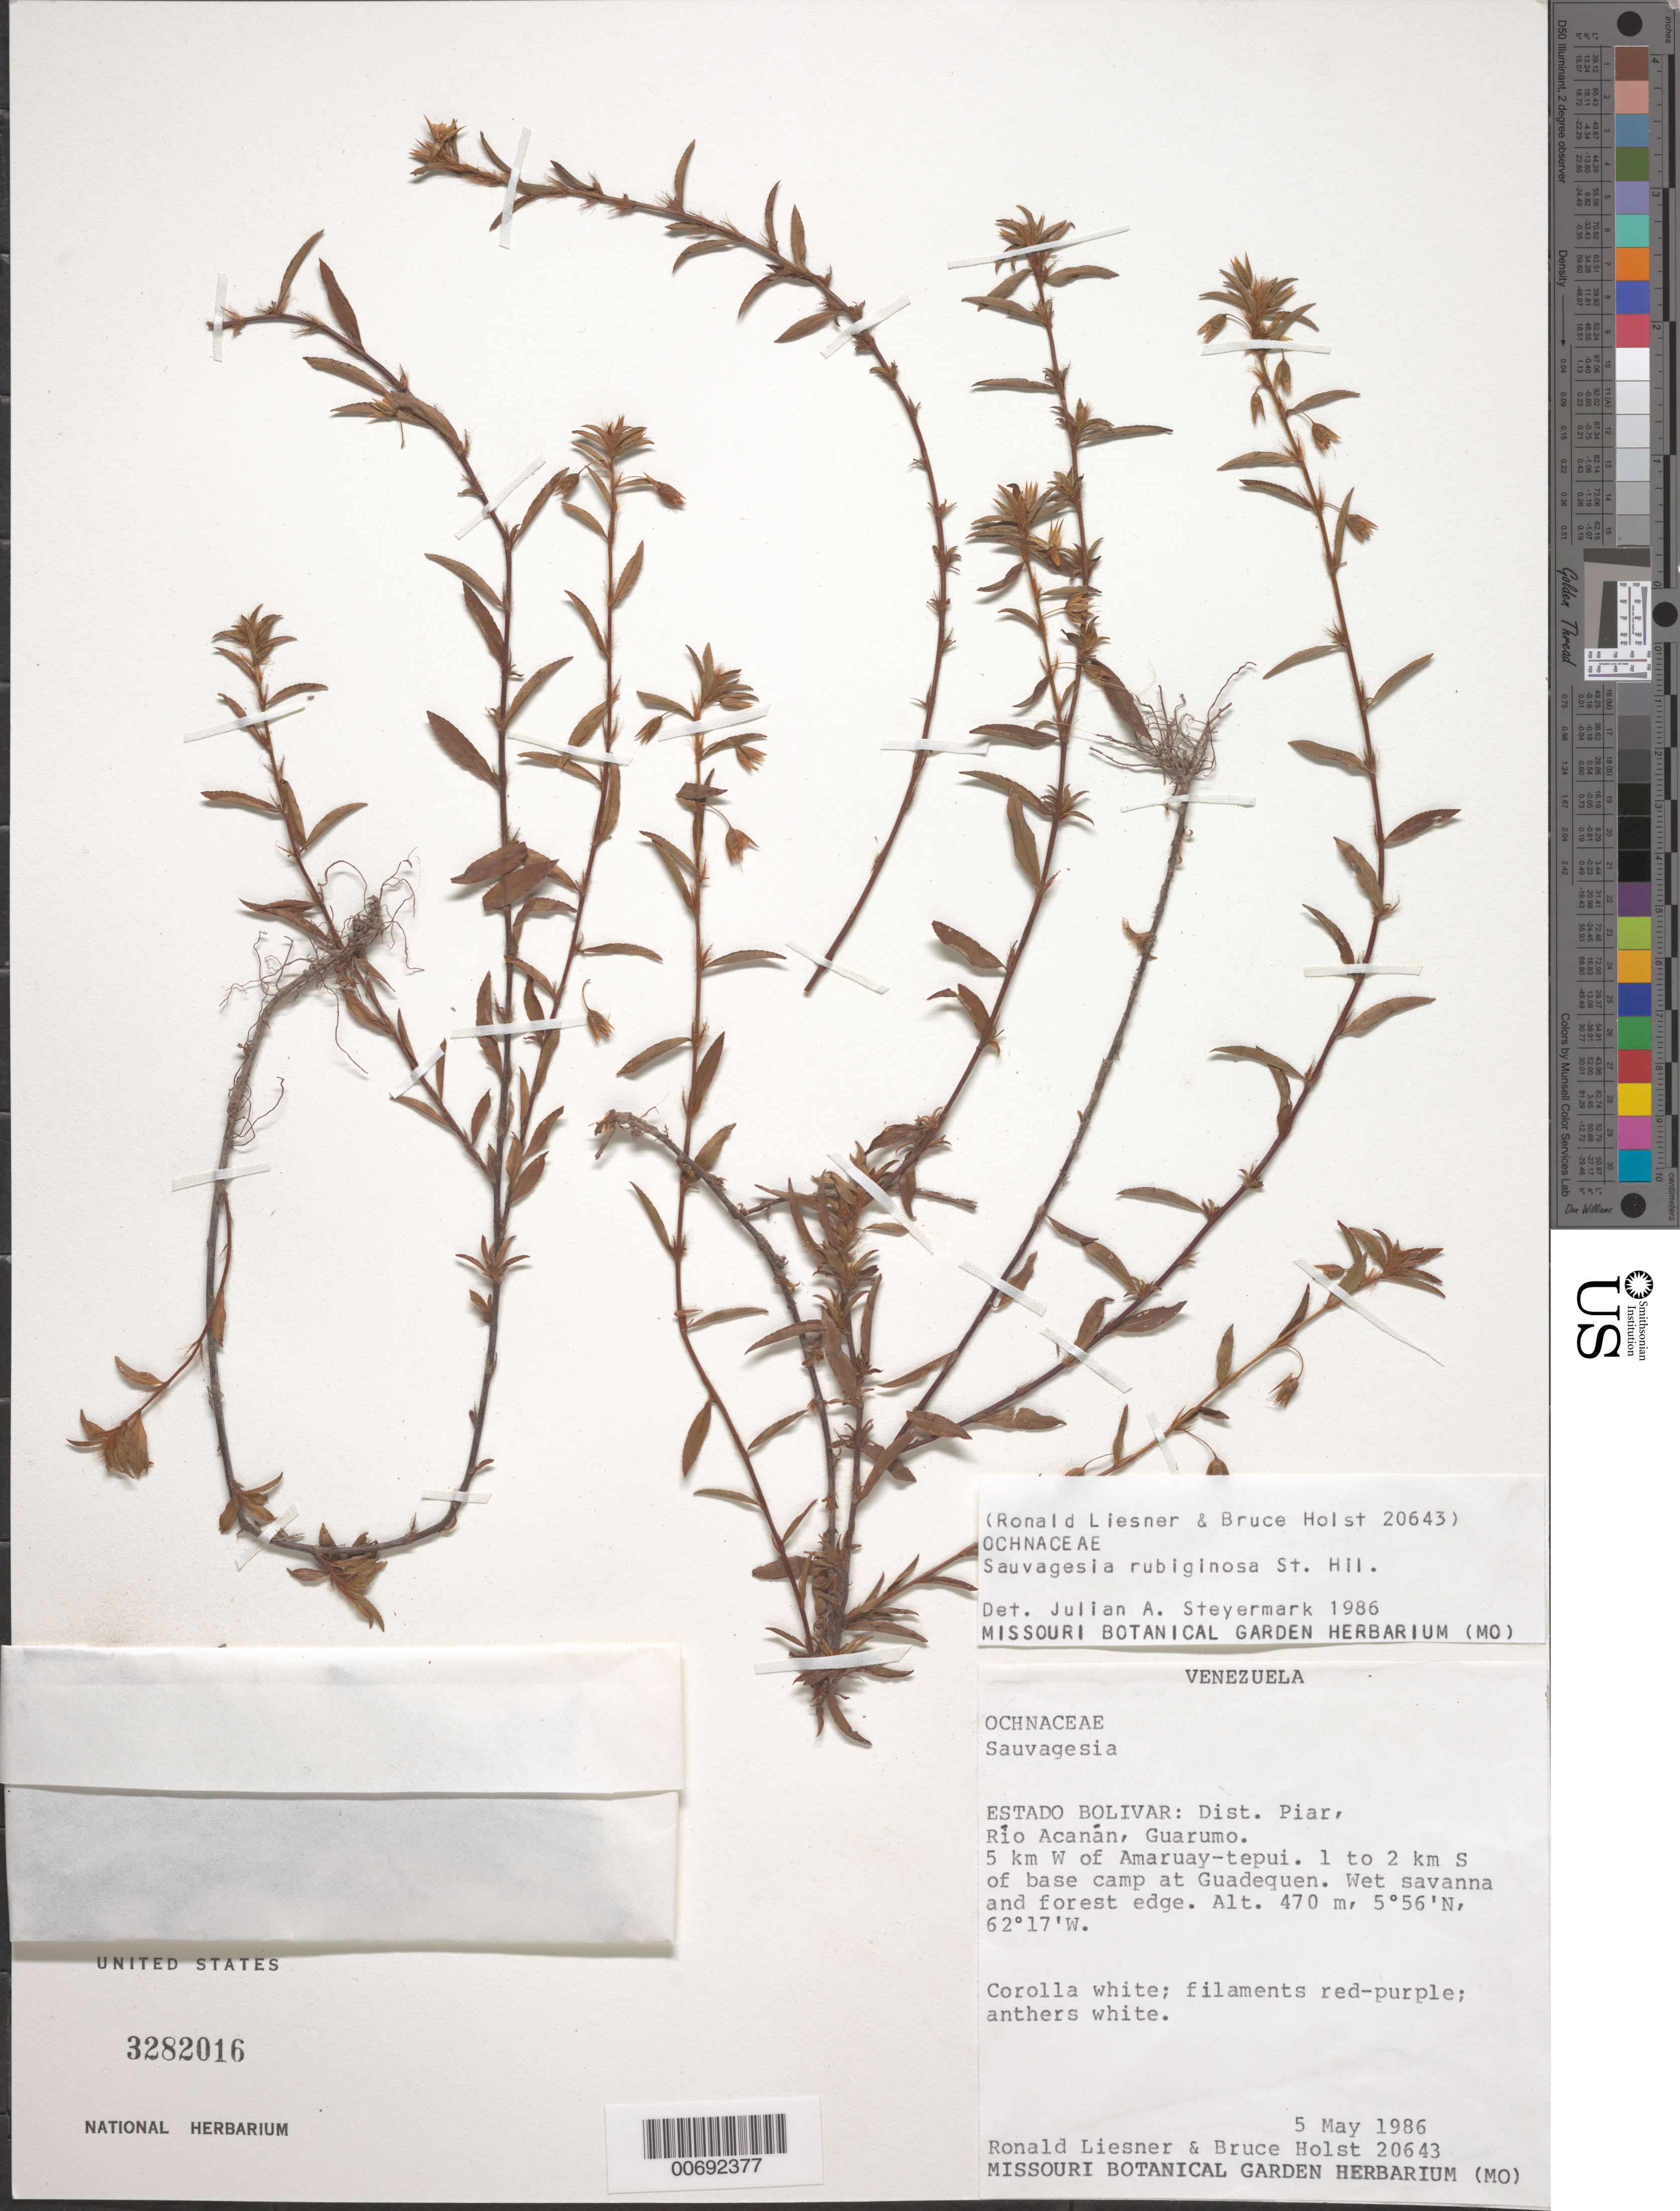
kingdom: Plantae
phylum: Tracheophyta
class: Magnoliopsida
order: Malpighiales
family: Ochnaceae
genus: Sauvagesia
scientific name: Sauvagesia rubiginosa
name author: A. St.-Hil.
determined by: Steyermark, Julian A., (VEN)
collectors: R. L. Liesner & B. Holst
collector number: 20643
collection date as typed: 5-May-86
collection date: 1986-05-05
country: Venezuela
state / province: Bolívar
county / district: Piar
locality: Río Acaná, Guarumo, 5 km W of Amaruay-tepuí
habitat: Wet savanna and forest edge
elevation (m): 470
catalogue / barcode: US 3282016